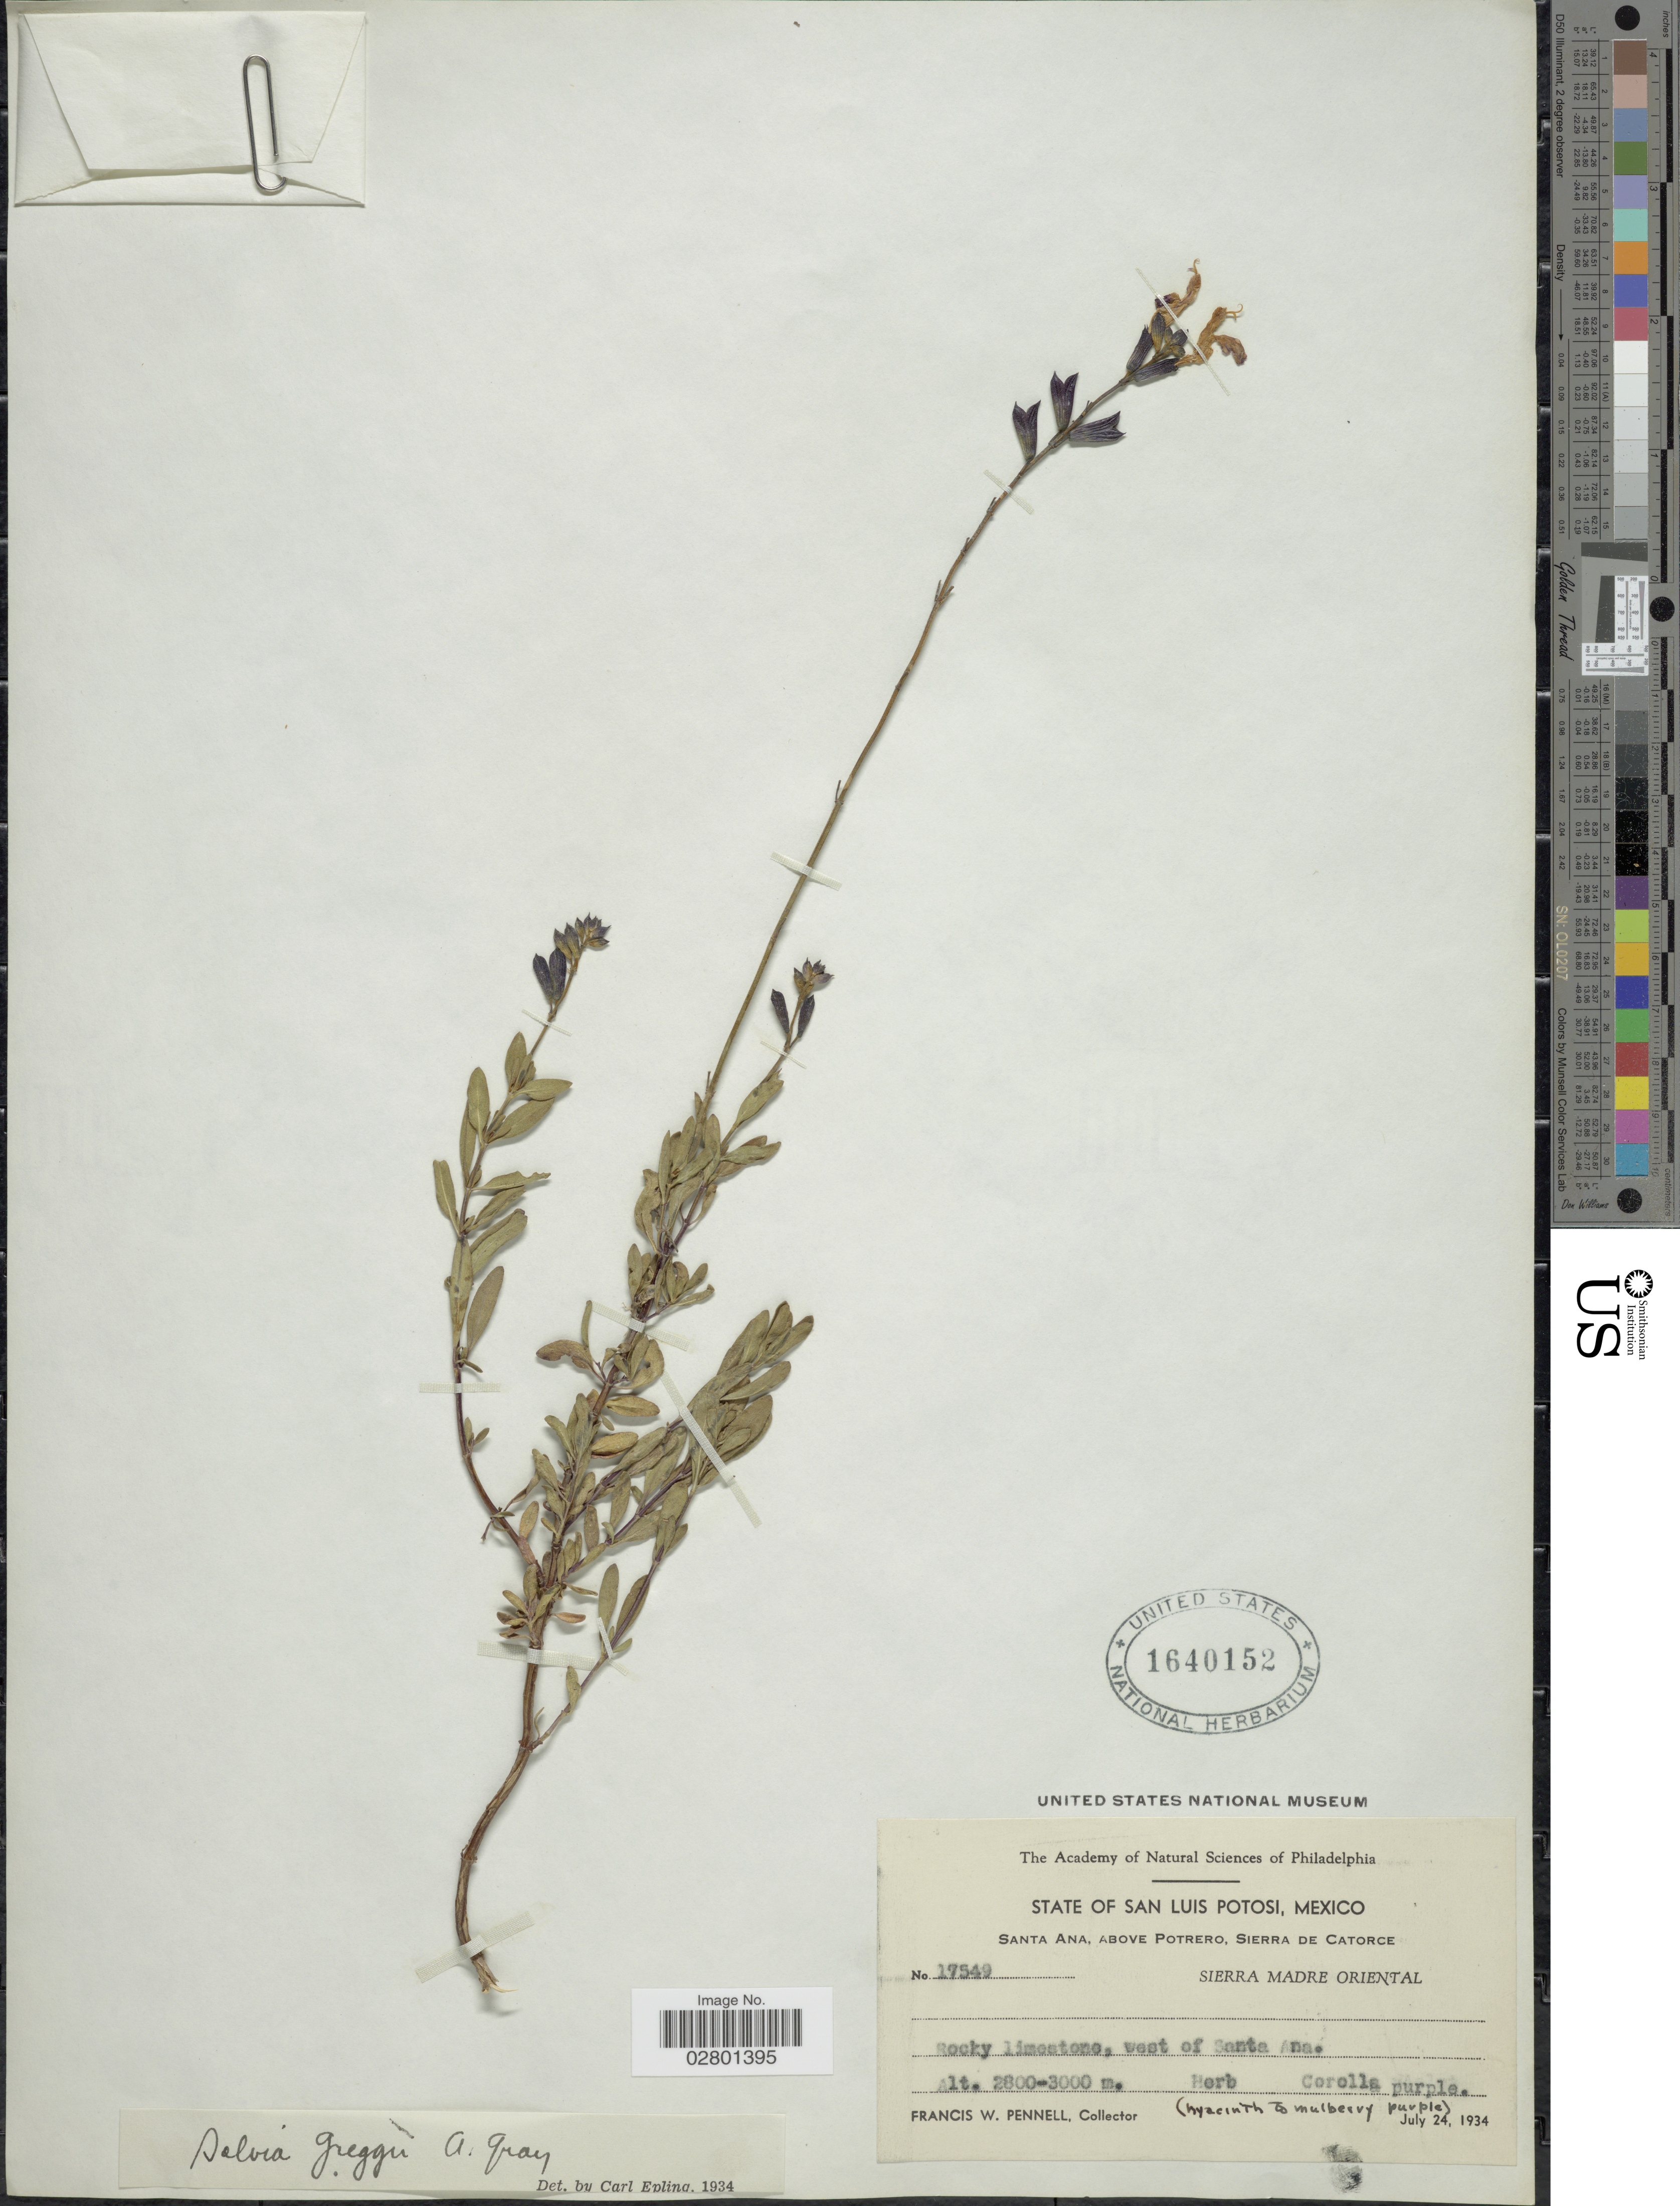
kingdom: Plantae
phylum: Tracheophyta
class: Magnoliopsida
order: Lamiales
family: Lamiaceae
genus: Salvia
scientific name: Salvia greggii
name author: A. Gray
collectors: F. W. Pennell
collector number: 17549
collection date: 1934-07-24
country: Mexico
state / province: San Luis Potosí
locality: Santa Ana, Above Potrero, Sierra de Catorce, Sierra Madre Oriental, rocky limestone. west of Santa Ana.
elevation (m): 2800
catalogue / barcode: US 1640152